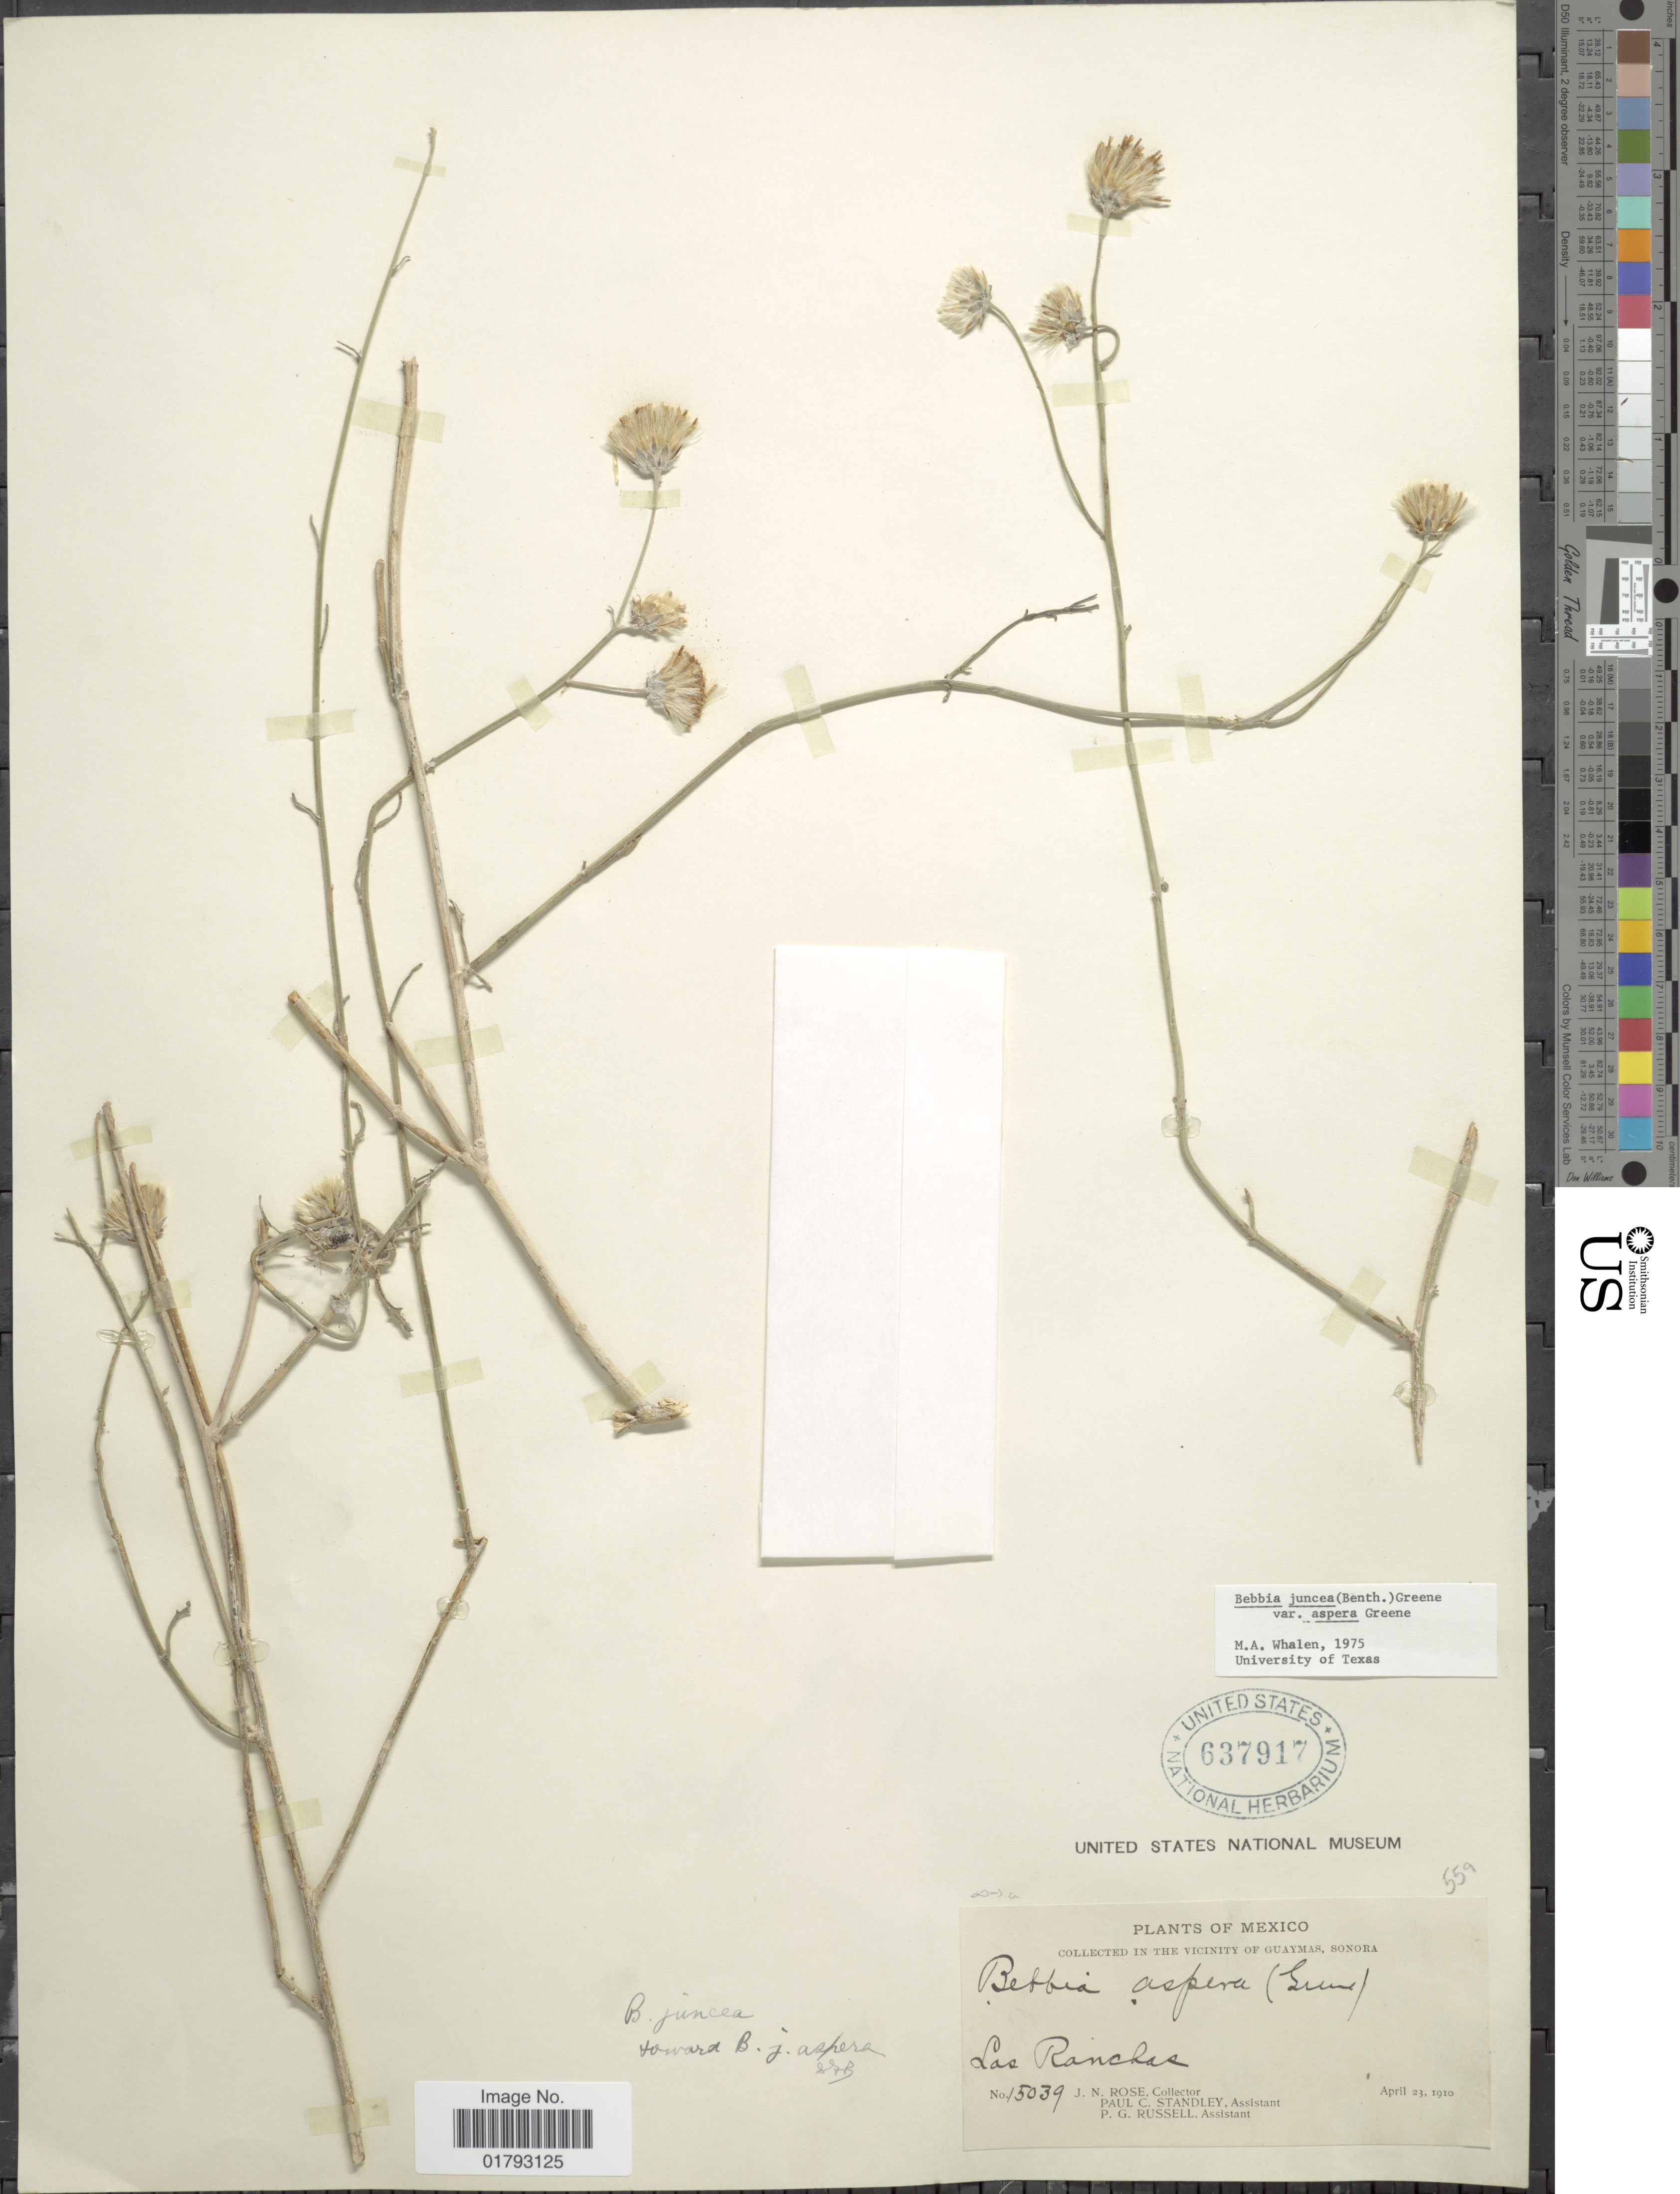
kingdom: Plantae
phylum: Tracheophyta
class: Magnoliopsida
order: Asterales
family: Asteraceae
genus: Bebbia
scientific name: Bebbia juncea var. aspera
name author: Greene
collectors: J. N. Rose, P. C. Standley & P. G. Russell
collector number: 15039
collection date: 1910-04-23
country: Mexico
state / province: Sonora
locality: Vicinity of Guaymas, Sonora. Las Ranchas.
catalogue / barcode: US 637917